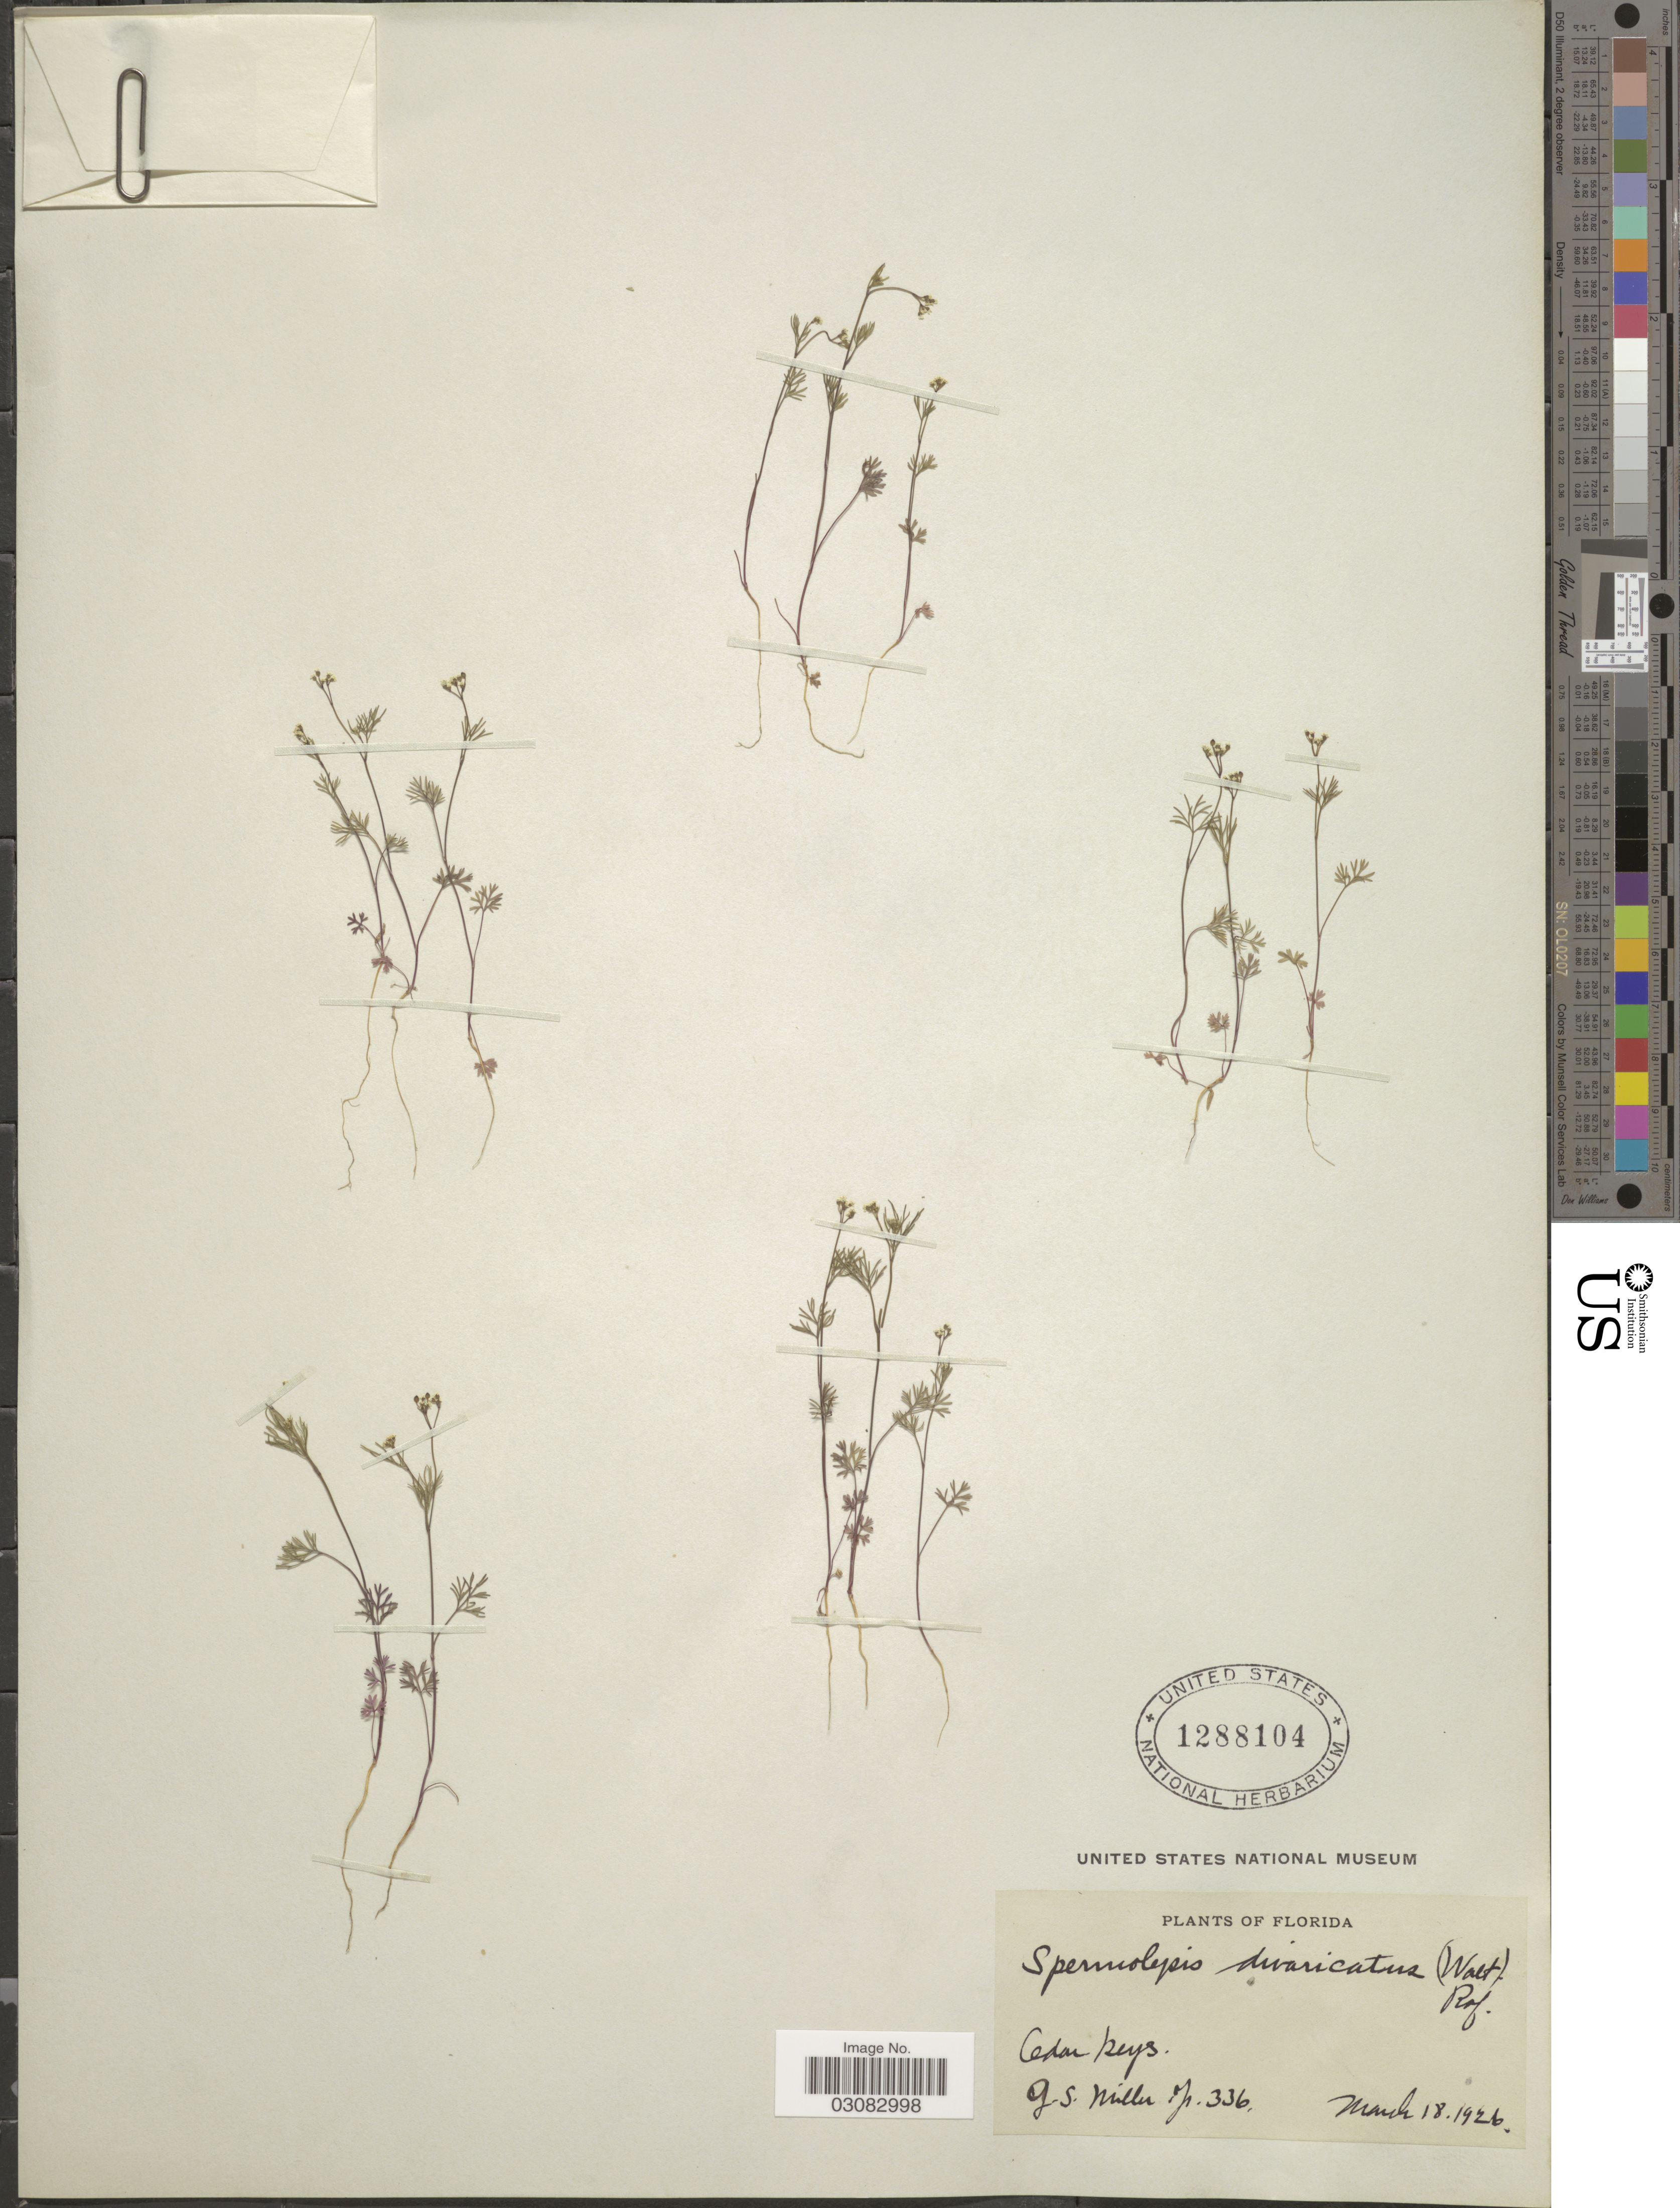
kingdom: Plantae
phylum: Tracheophyta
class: Magnoliopsida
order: Apiales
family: Apiaceae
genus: Spermolepis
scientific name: Spermolepis divaricata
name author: (Walter) Raf.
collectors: G. S. Miller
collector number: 336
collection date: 1926-03-18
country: United States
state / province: Florida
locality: Cedar Keys.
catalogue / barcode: US 1288104